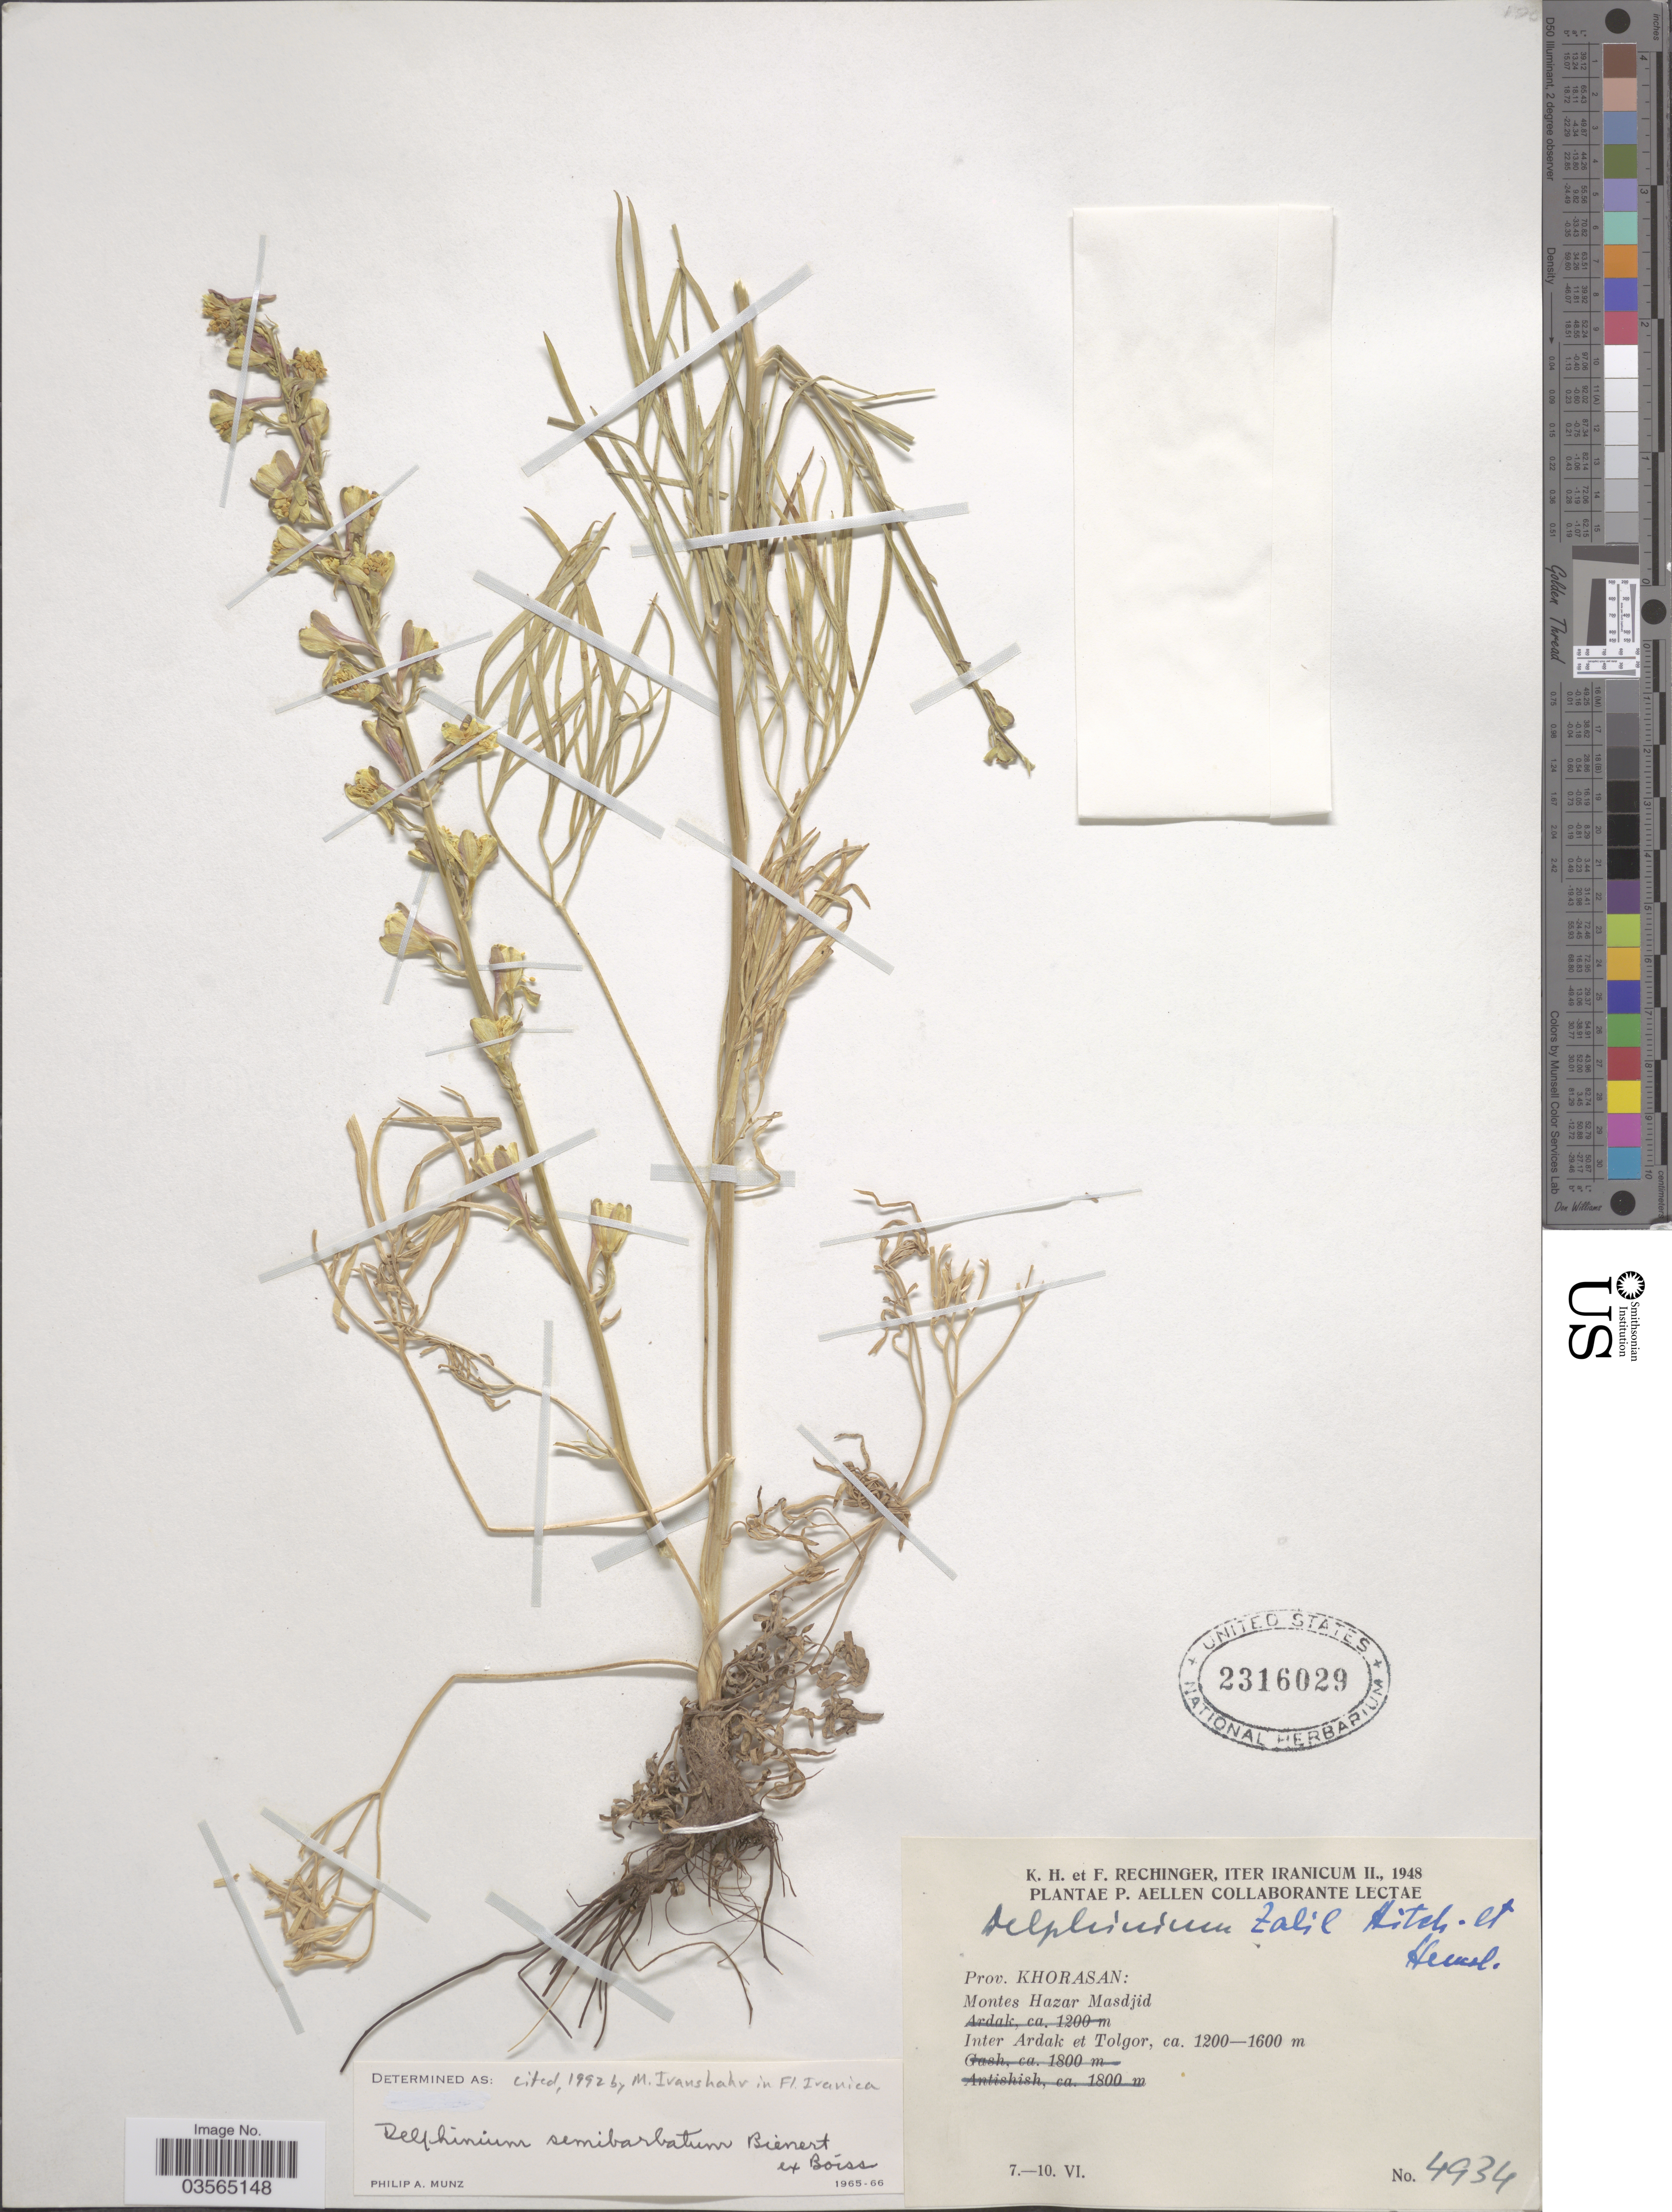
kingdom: Plantae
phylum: Tracheophyta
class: Magnoliopsida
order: Ranunculales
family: Ranunculaceae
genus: Delphinium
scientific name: Delphinium semibarbatum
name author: Bienert ex Boiss.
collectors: K. H. Rechinger & F. Rechinger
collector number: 4934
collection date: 1948-06-07/1948-06-10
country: Iran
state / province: Khorasan [obsolete]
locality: Montes Hazar Masdjid. Inter Ardak et Tolgor.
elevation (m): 1200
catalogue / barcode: US 2316029